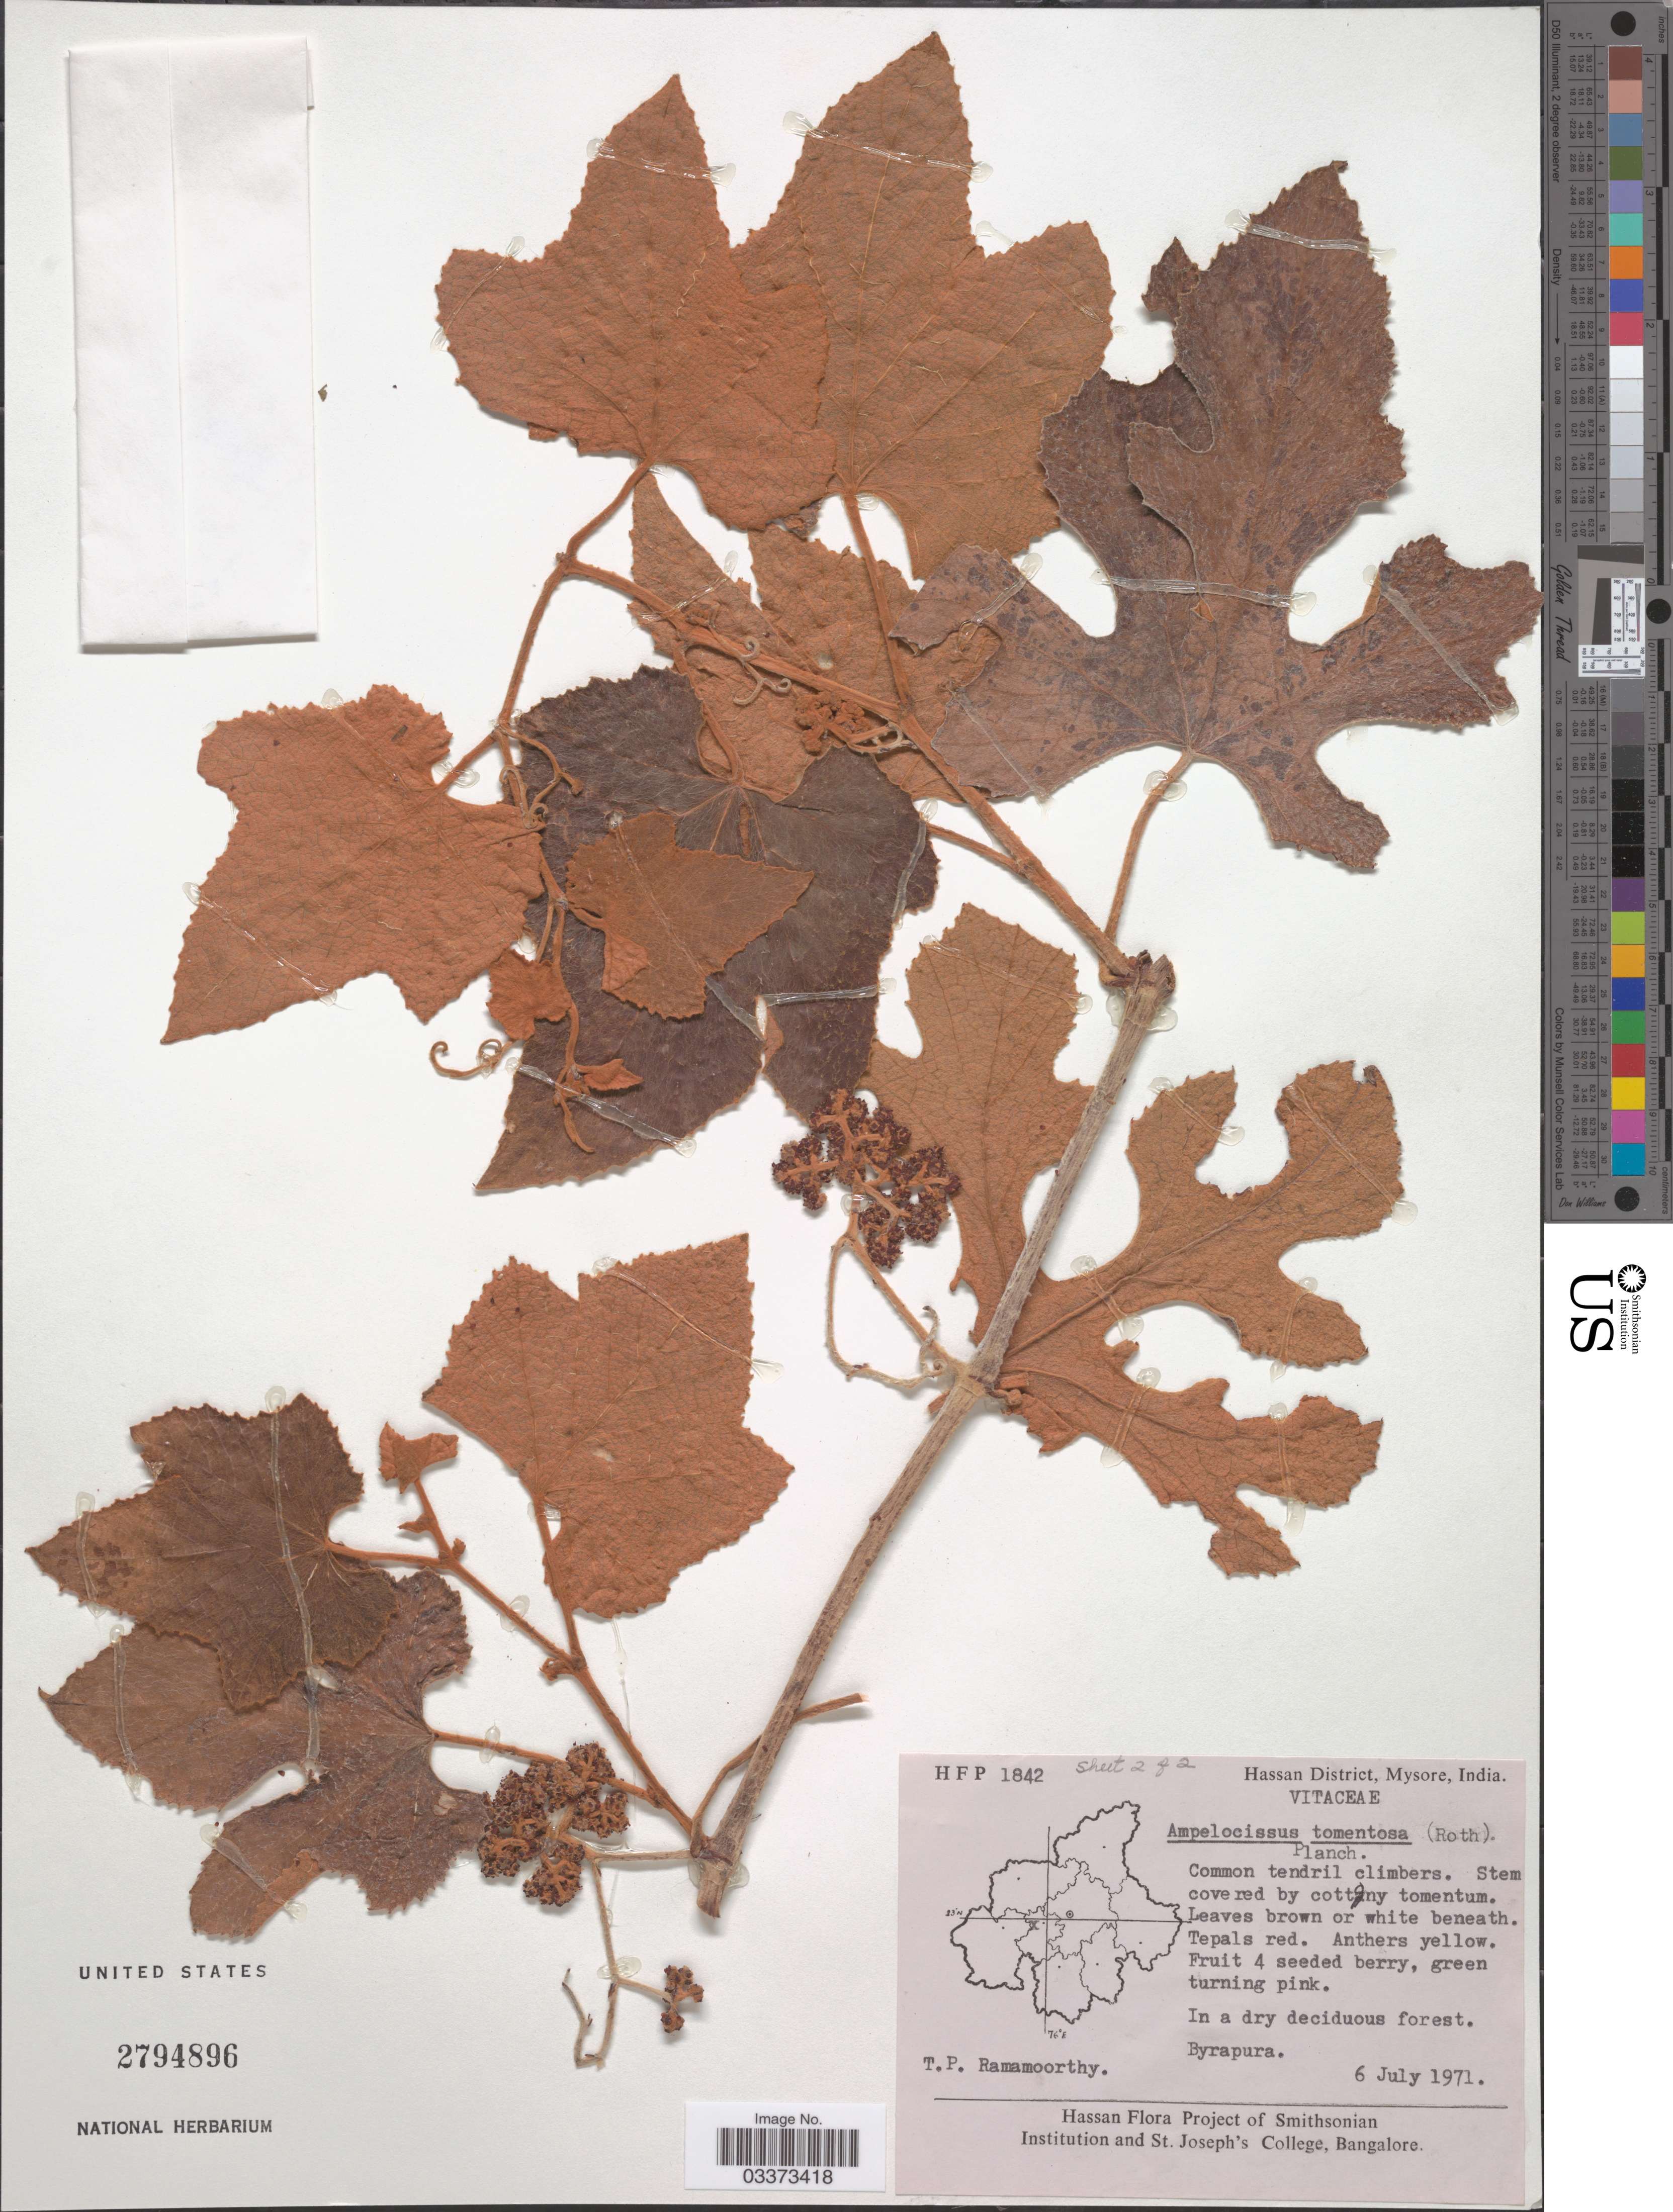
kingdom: Plantae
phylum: Tracheophyta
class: Magnoliopsida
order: Vitales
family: Vitaceae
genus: Ampelocissus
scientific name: Ampelocissus tomentosa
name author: (Roth in Schult.) Planch.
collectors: T. P. Ramamoorthy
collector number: H F P 1842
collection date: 1971-07-06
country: India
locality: Hassan District, Mysore. Byrapura.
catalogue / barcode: US 2794896